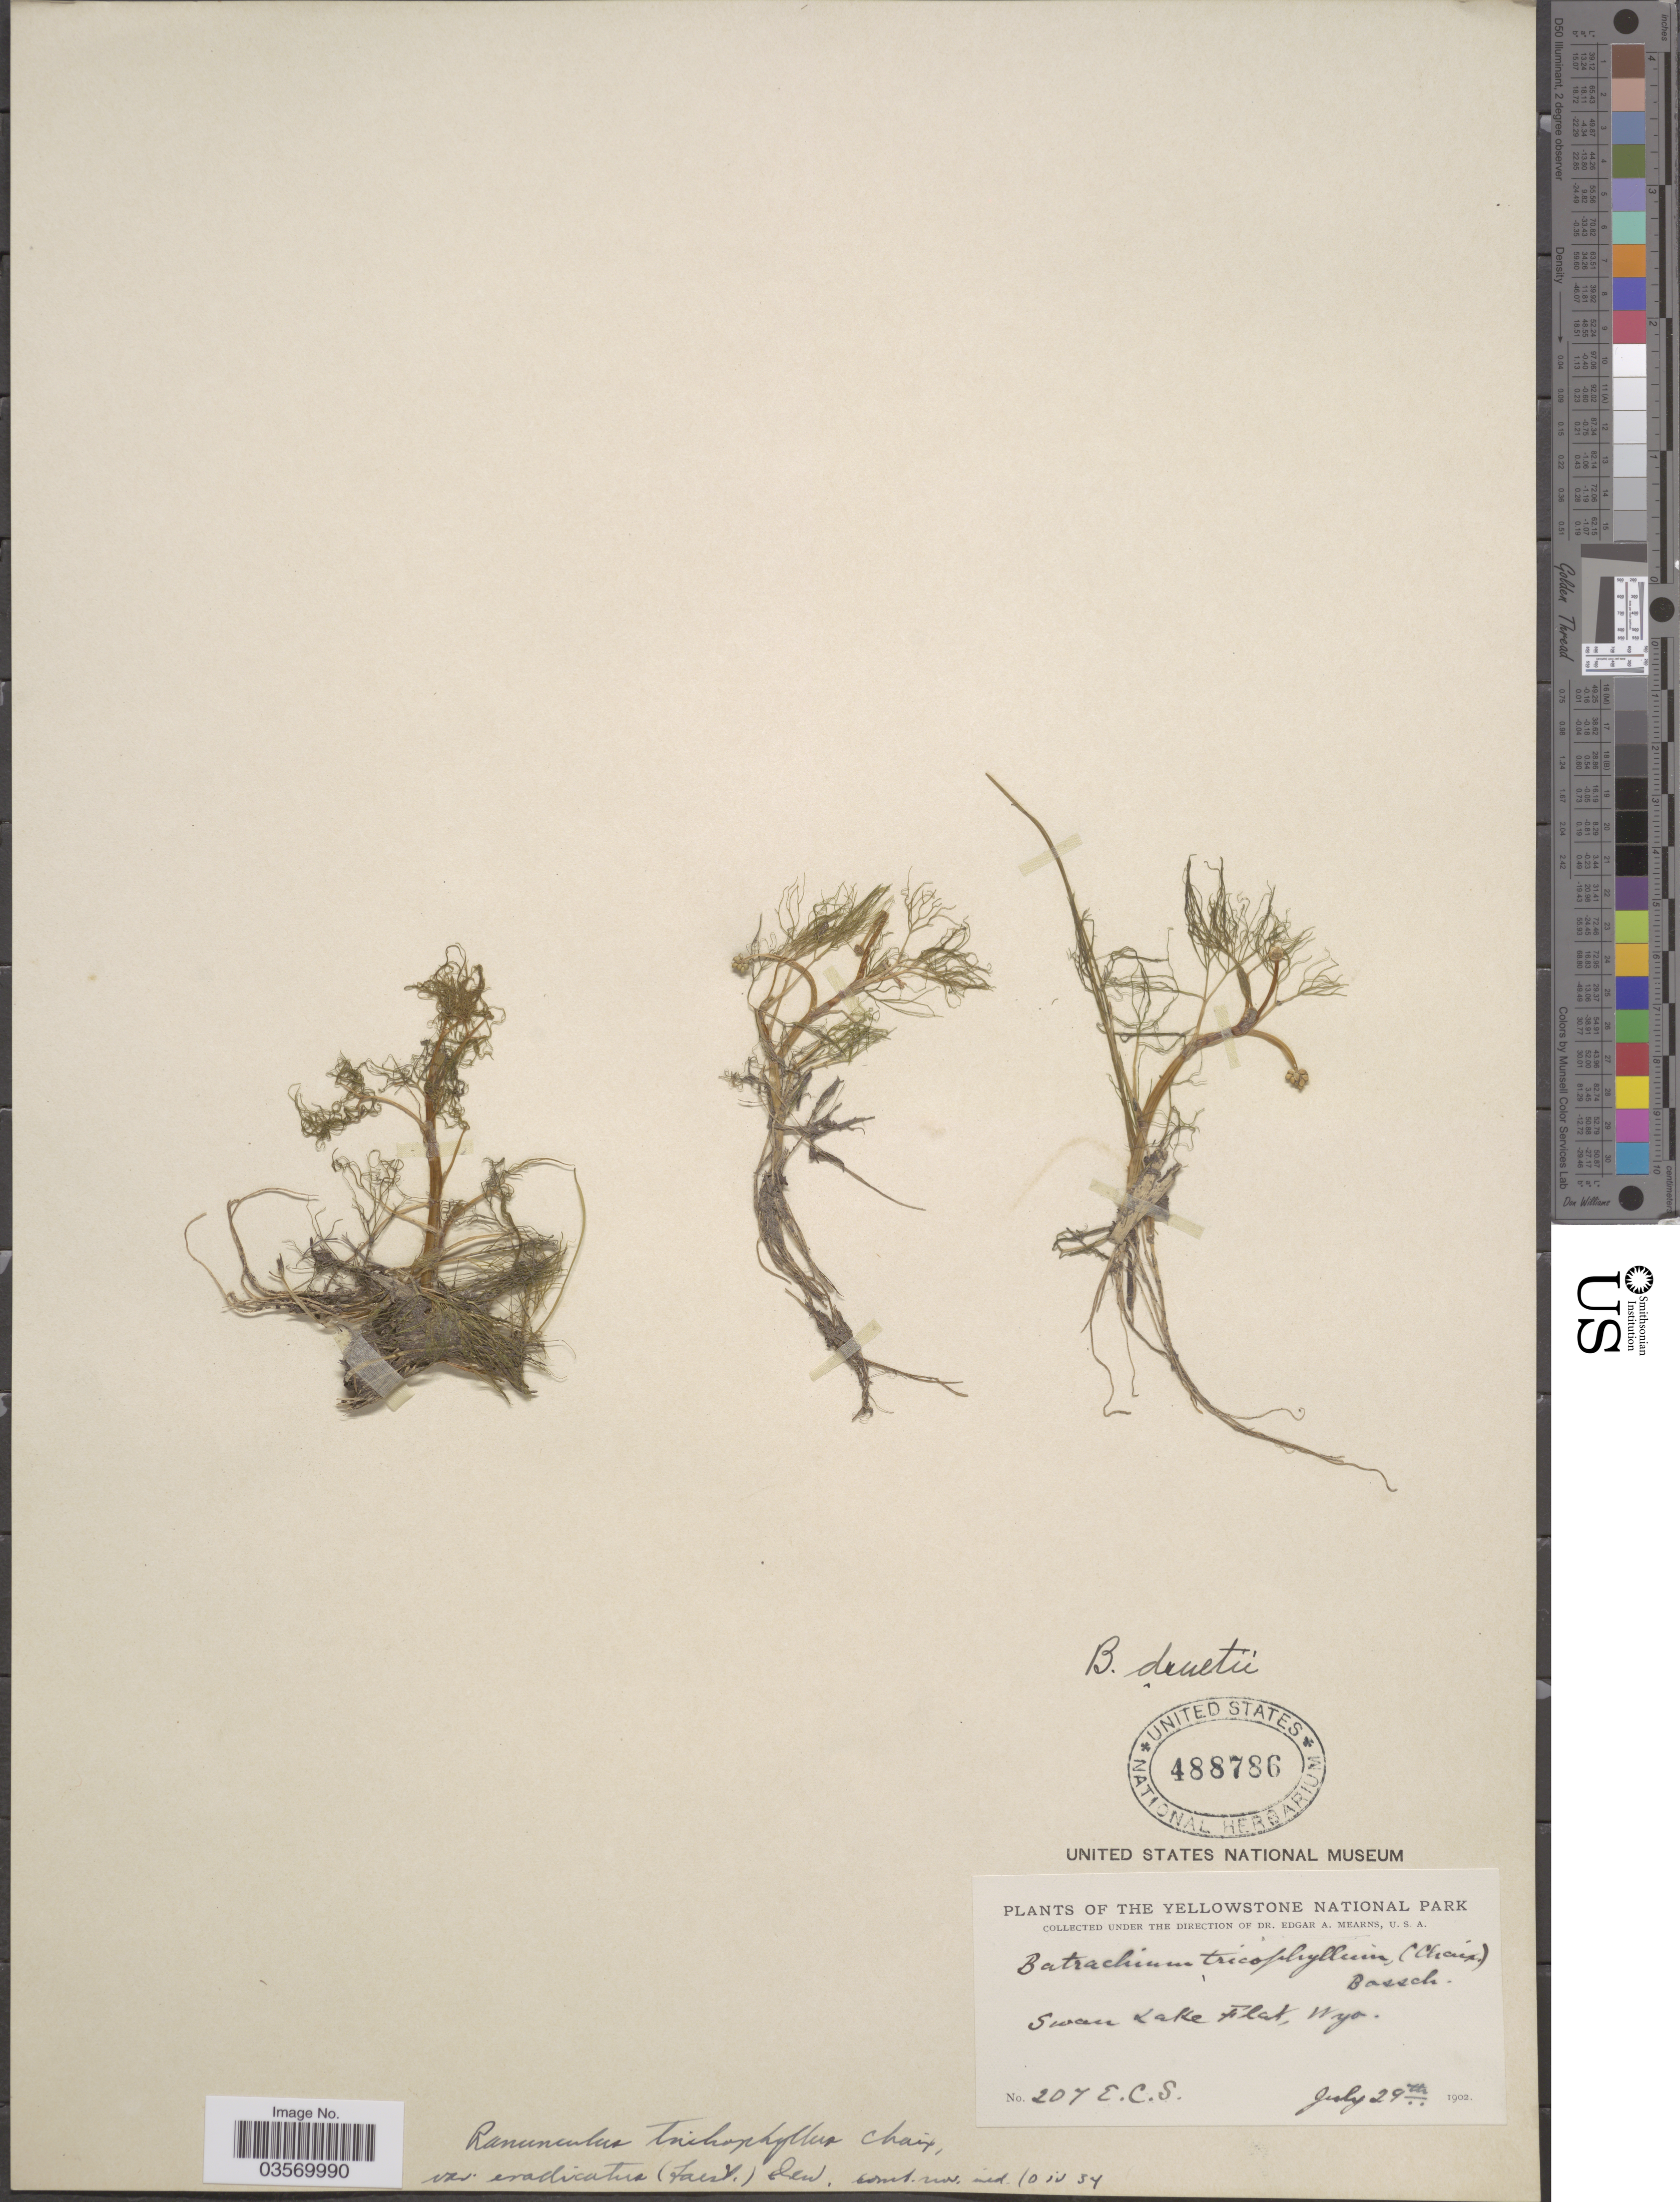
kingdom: Plantae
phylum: Tracheophyta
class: Magnoliopsida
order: Ranunculales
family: Ranunculaceae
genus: Ranunculus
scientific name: Ranunculus trichophyllus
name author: Chaix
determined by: Strong, Mark T., (BOT), Smithsonian Institution - National Museum of Natural History (UNITED STATES)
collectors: E. C. Smith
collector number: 207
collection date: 1902-07-29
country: United States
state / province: Wyoming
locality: The Yellowstone National Park. Swan Lake Flat.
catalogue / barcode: US 488786